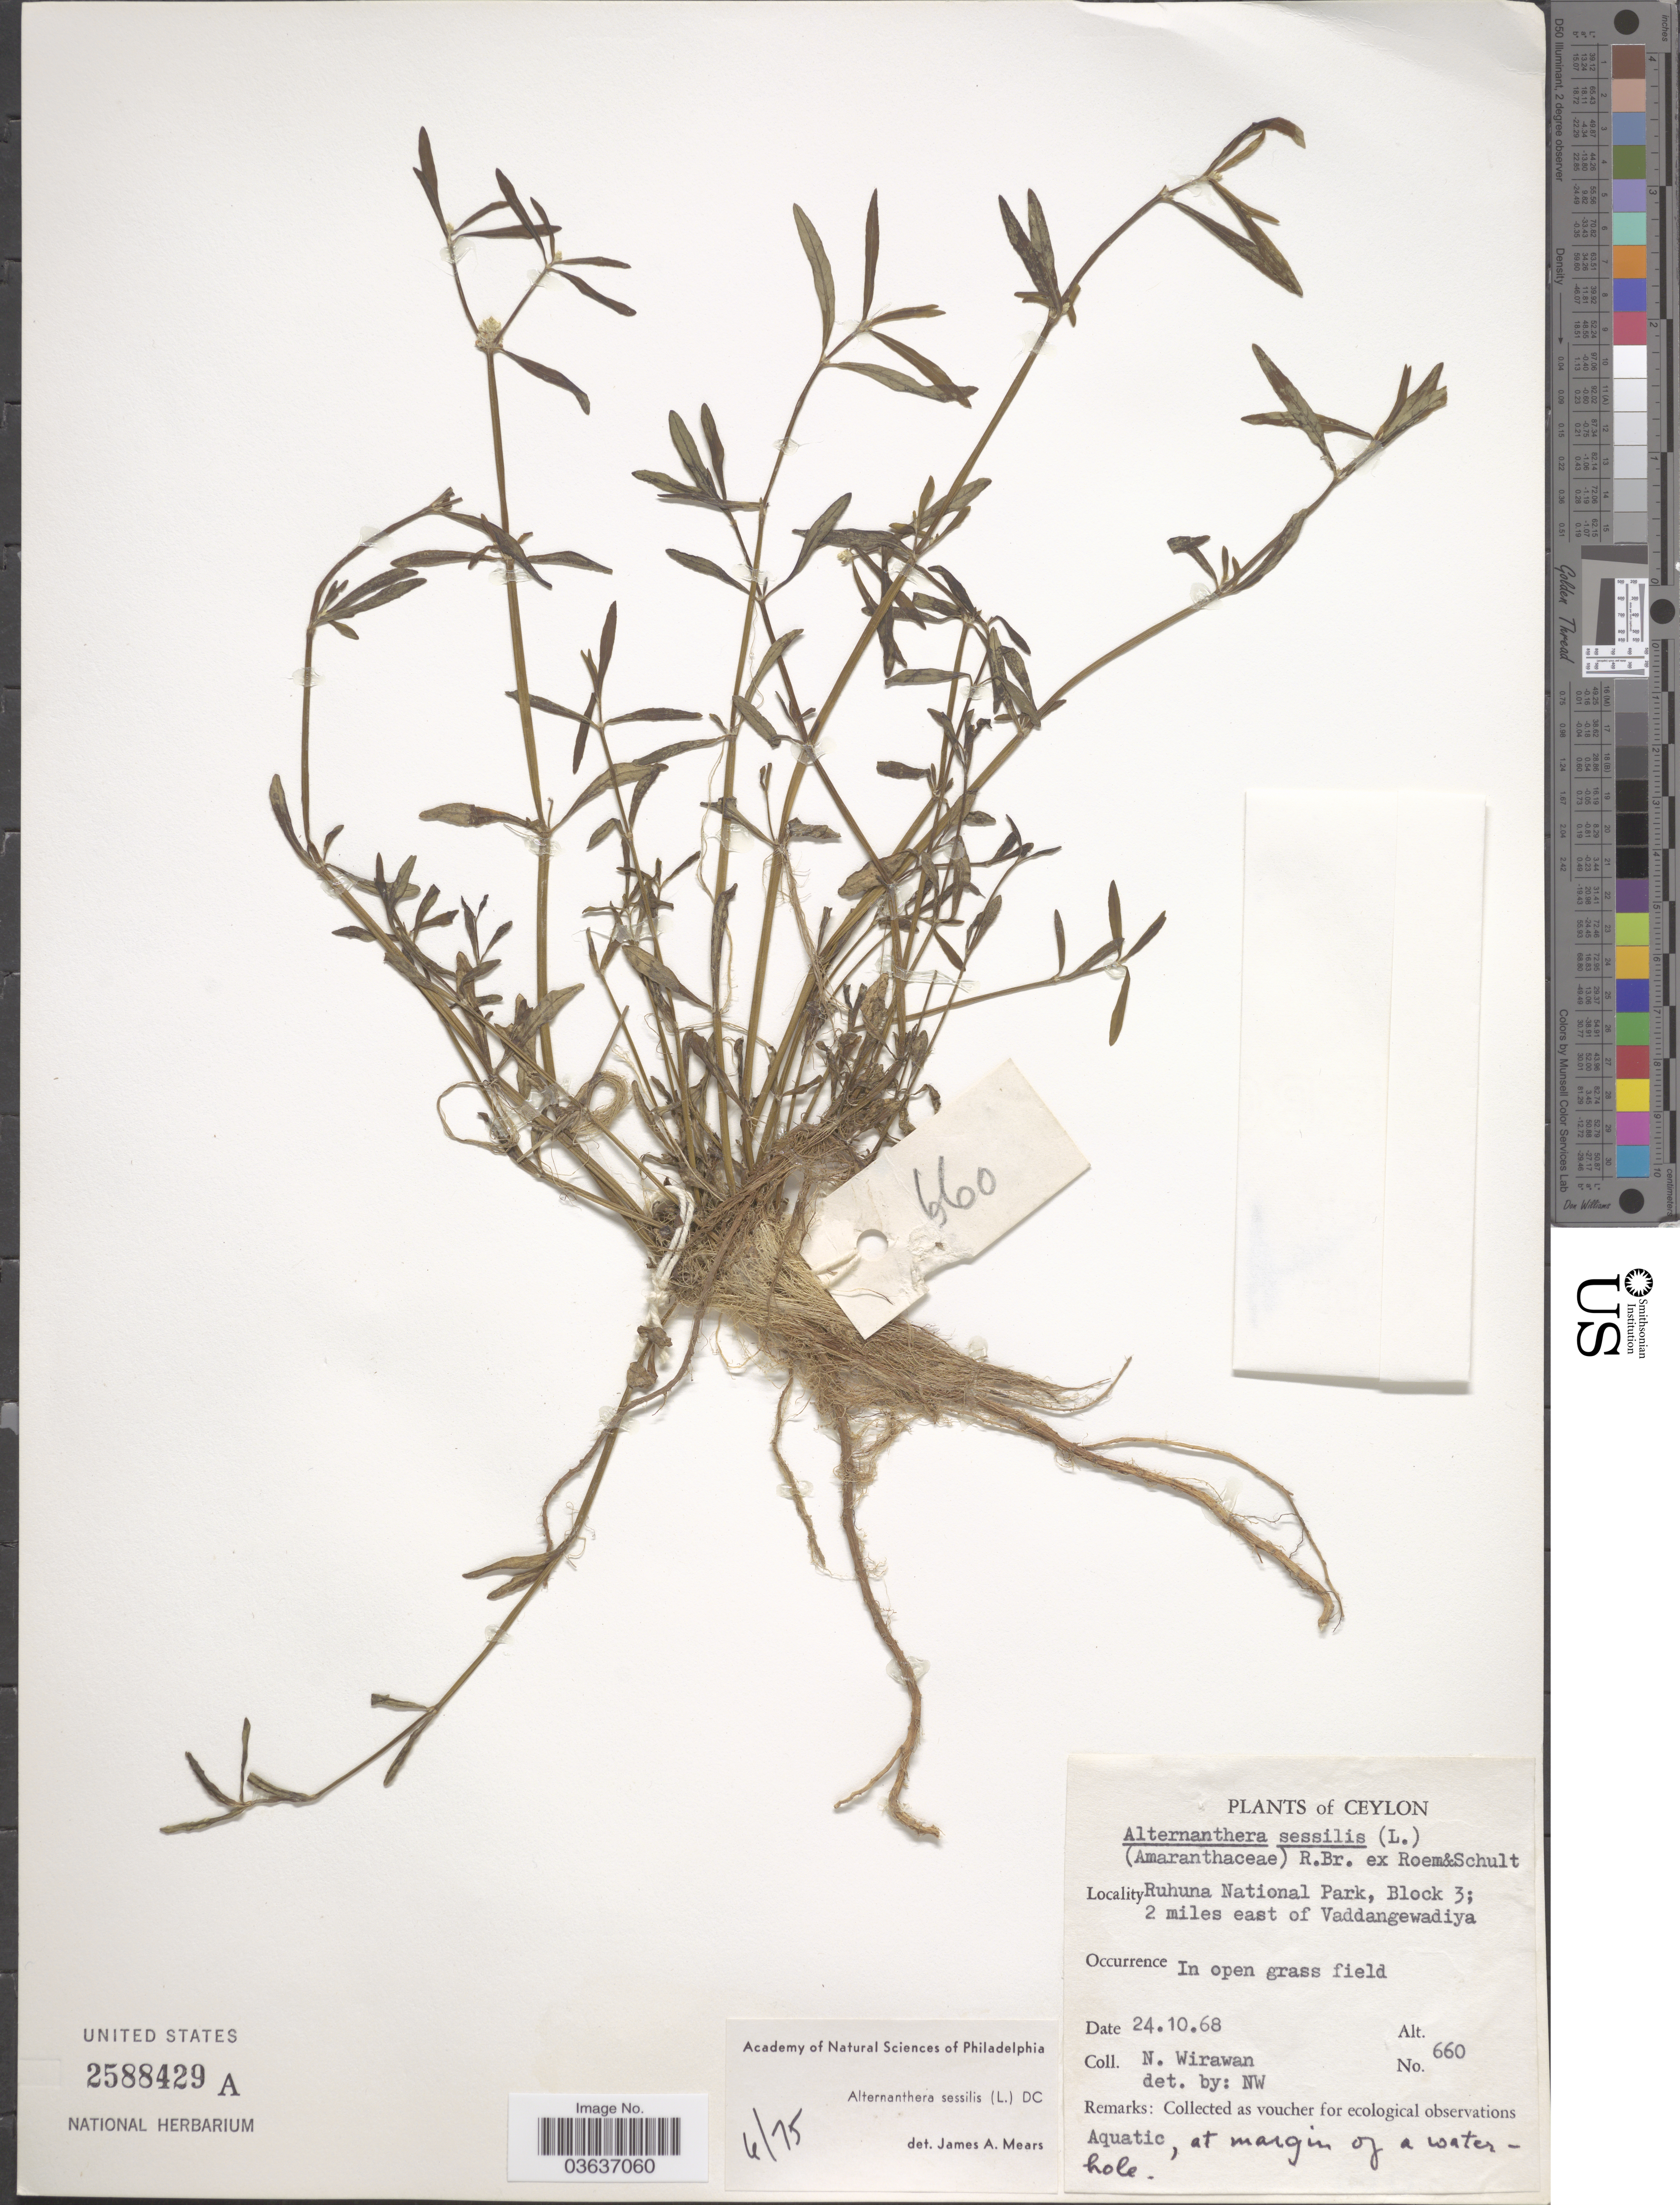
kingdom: Plantae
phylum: Tracheophyta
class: Magnoliopsida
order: Caryophyllales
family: Amaranthaceae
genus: Alternanthera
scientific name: Alternanthera sessilis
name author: (L.) DC.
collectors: N. Wirawan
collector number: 660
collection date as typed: Transcribed d/m/y: 24/10/68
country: Sri Lanka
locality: Ceylon. Ruhuna National Park, Block 3; 2 miles east of Vaddangewadiya.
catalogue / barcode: US 2588429A